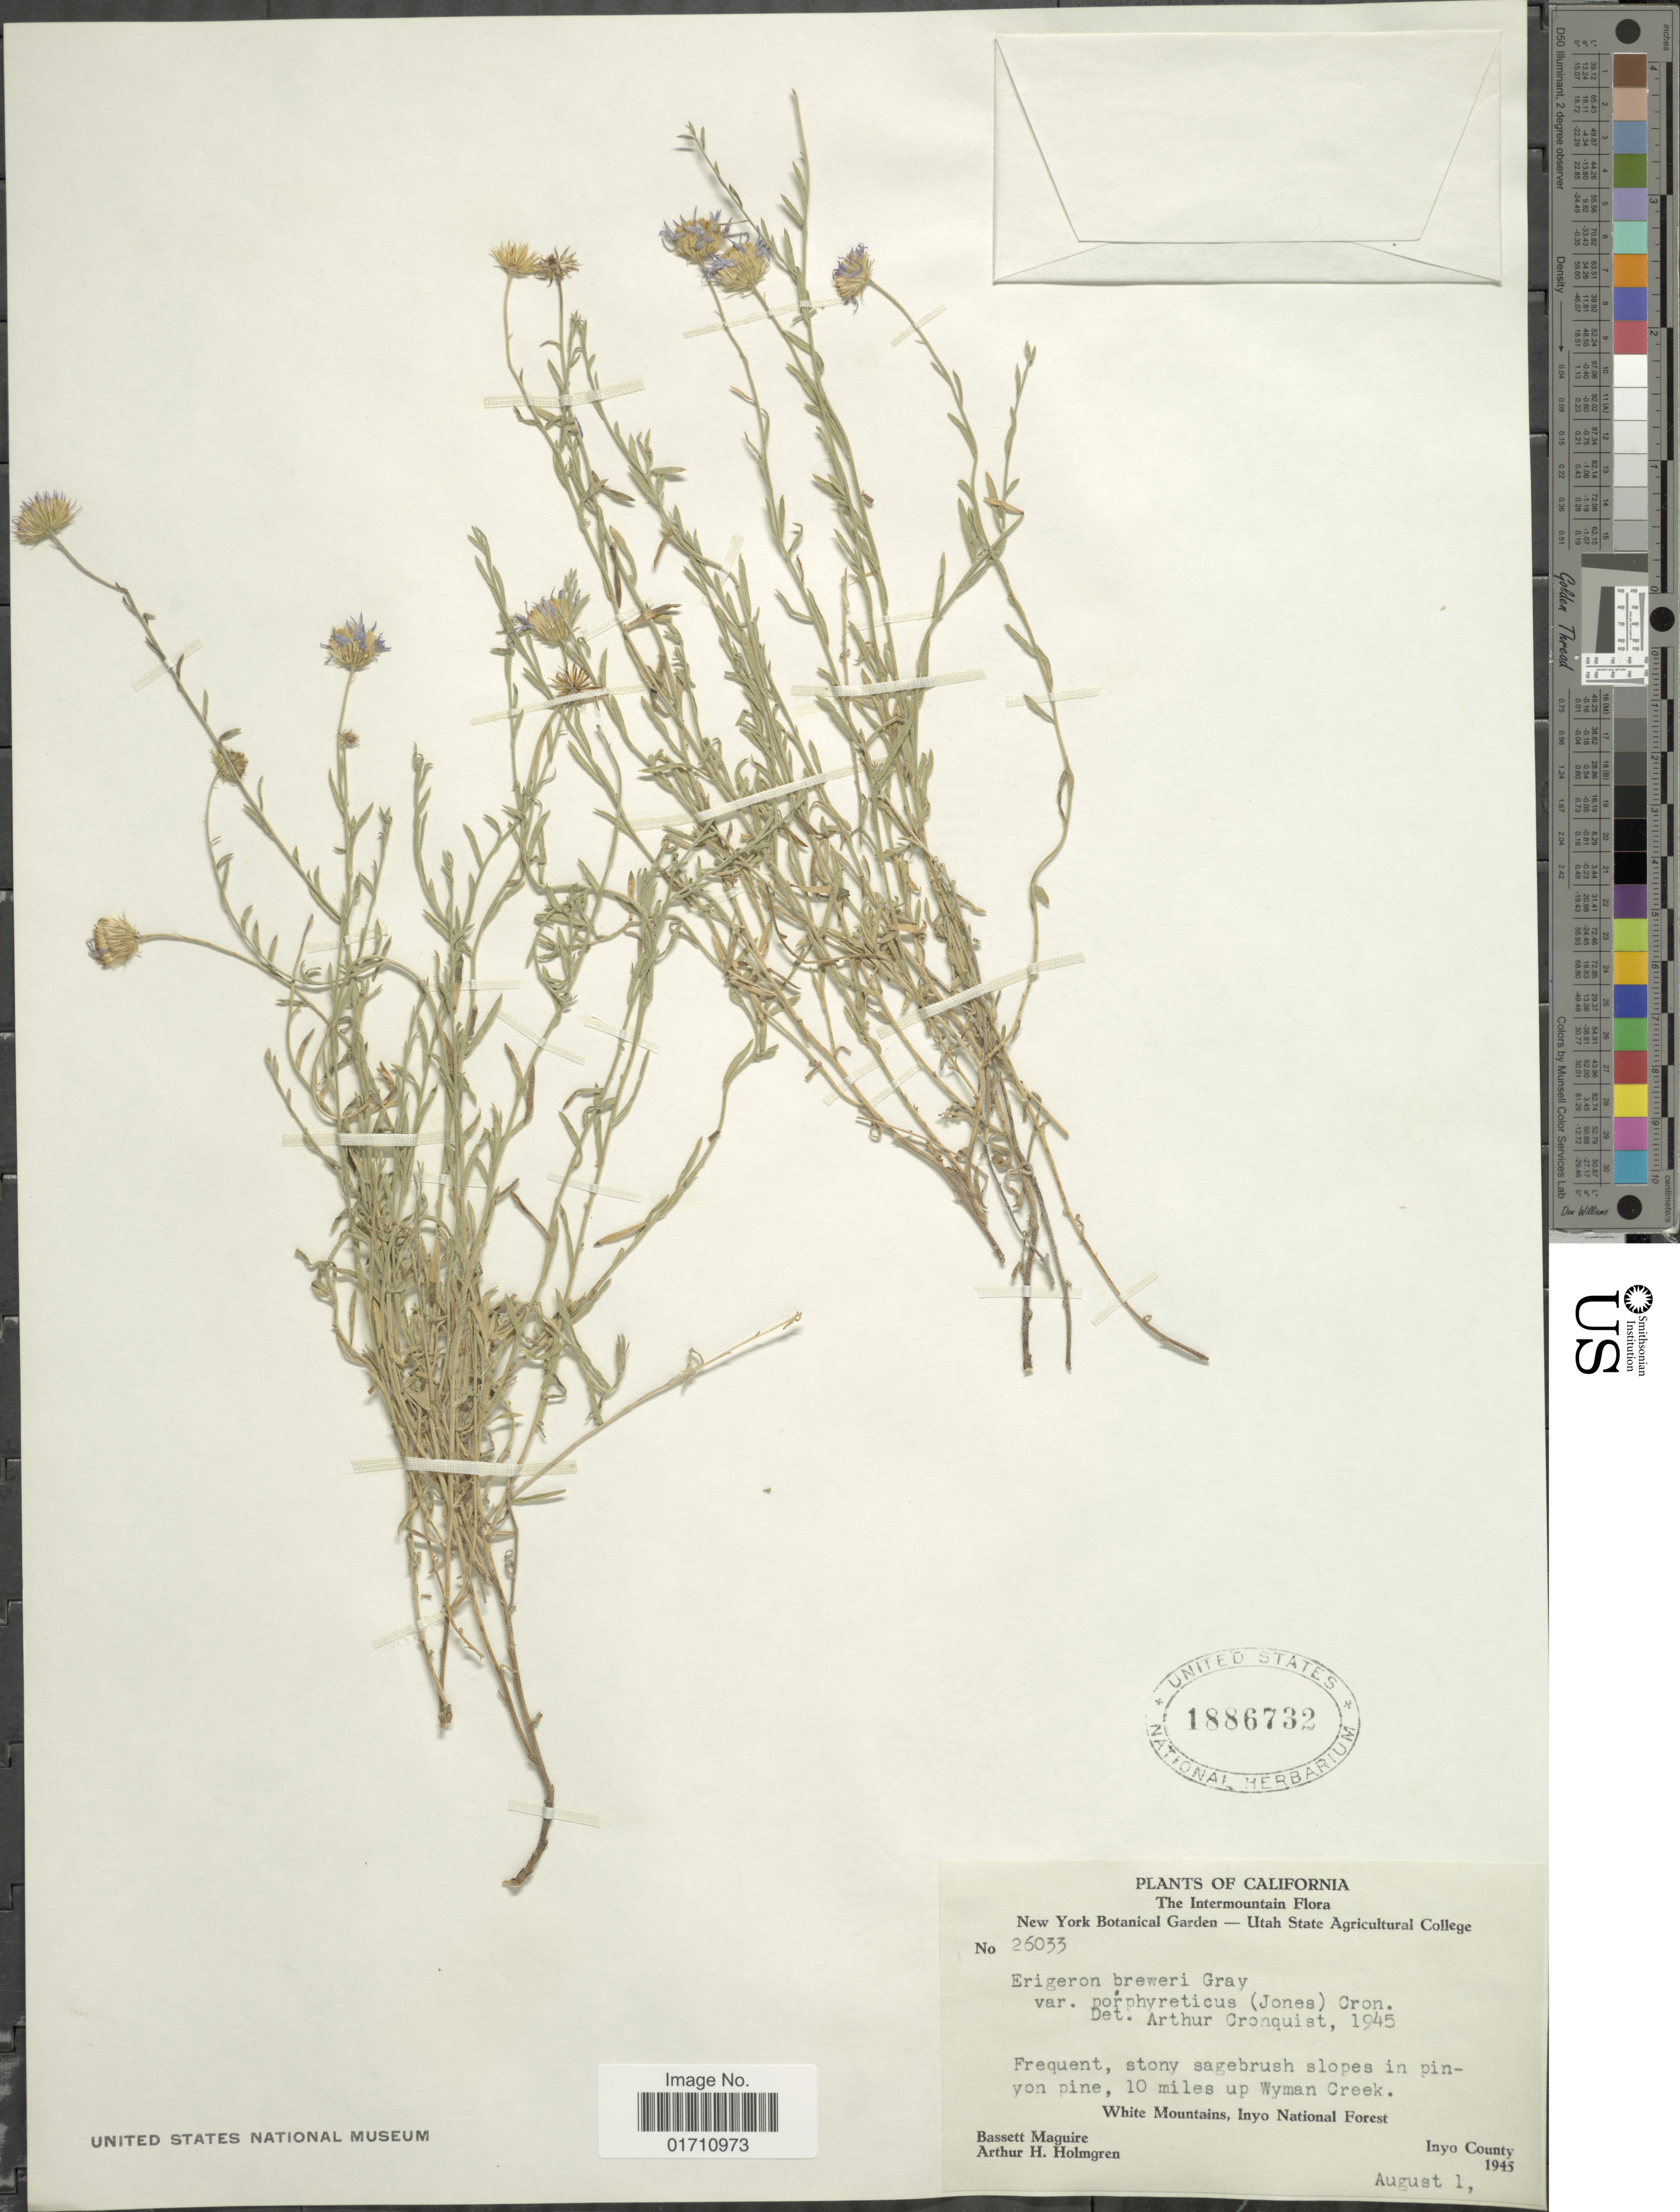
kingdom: Plantae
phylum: Tracheophyta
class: Magnoliopsida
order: Asterales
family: Asteraceae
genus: Erigeron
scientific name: Erigeron breweri var. porphyreticus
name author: (M.E. Jones) Cronq.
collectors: B. Maguire & A. H. Holmgren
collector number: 26033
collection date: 1945-08-01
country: United States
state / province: California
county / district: Inyo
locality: The Intermountain, Frequent, stony sagebrush slopes in pinyon pine, 10 miles up Wyman Creek,. White Mountains, Inyo National Forest, Inyo County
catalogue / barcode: US 1886732